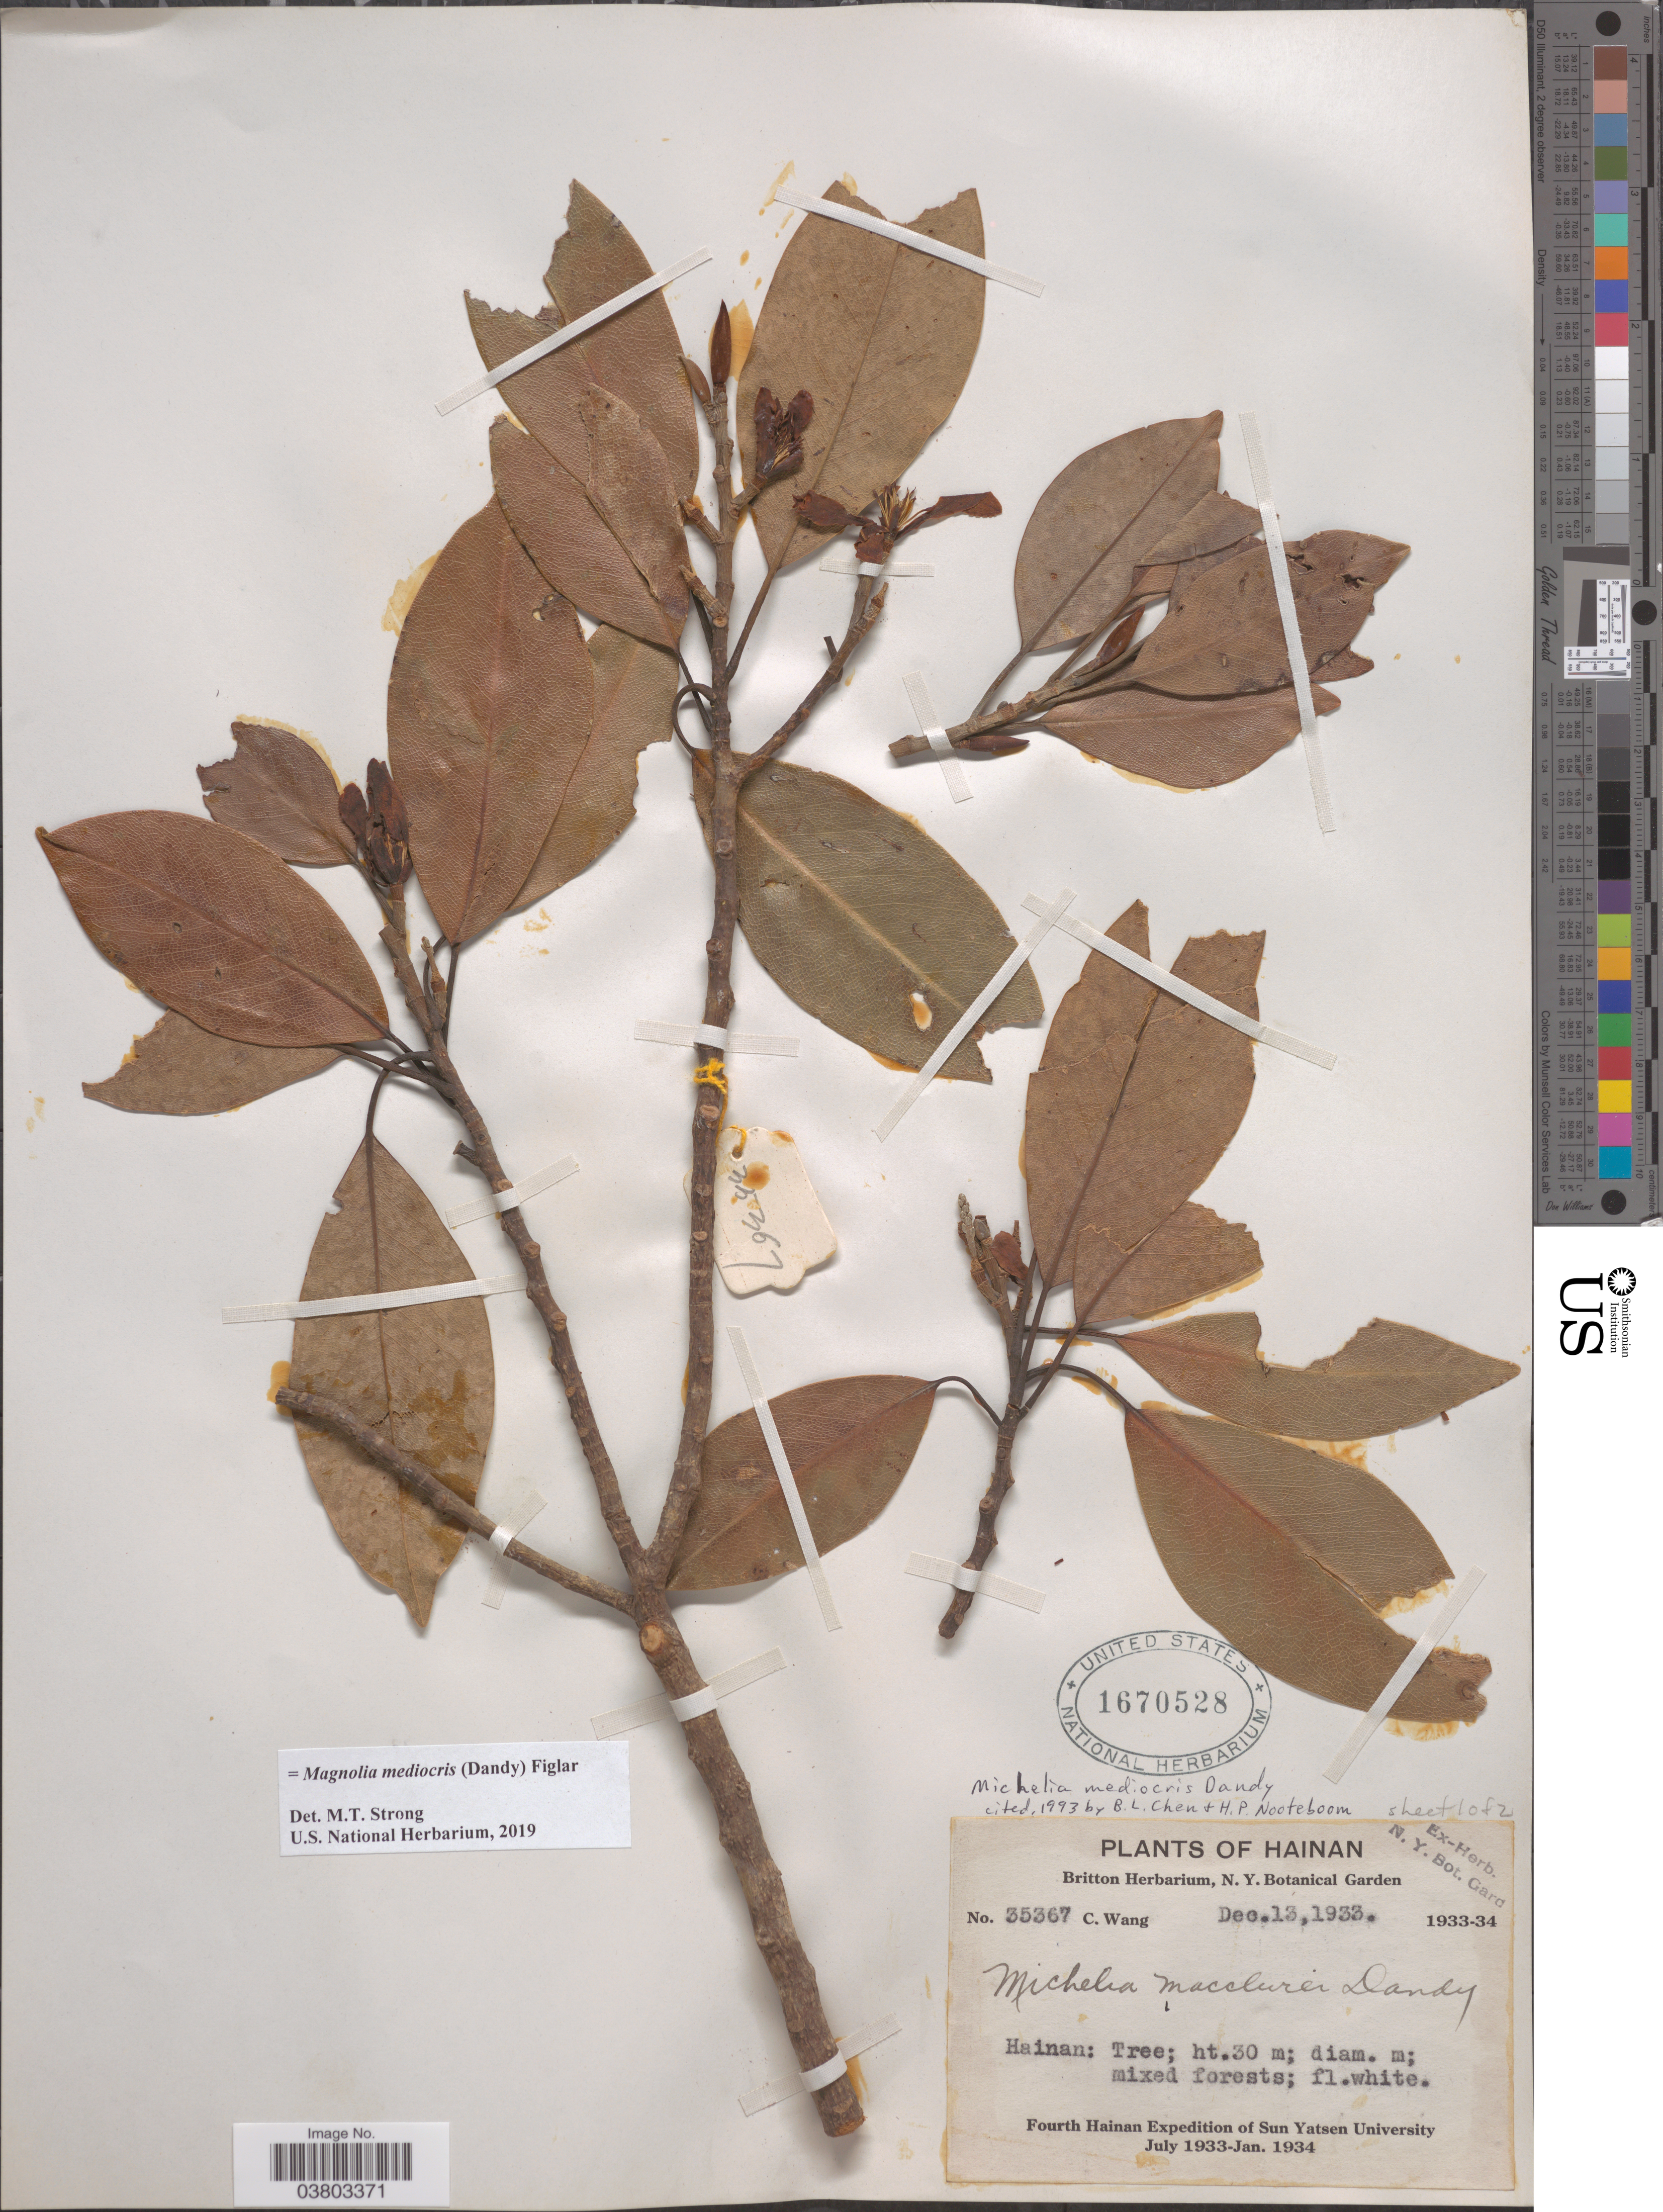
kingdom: Plantae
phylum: Tracheophyta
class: Magnoliopsida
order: Magnoliales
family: Magnoliaceae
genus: Magnolia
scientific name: Magnolia mediocris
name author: (Dandy) Figlar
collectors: C. Wang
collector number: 35367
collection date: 1933-12-13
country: China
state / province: Hainan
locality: Mixed forests.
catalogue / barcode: US 1670528